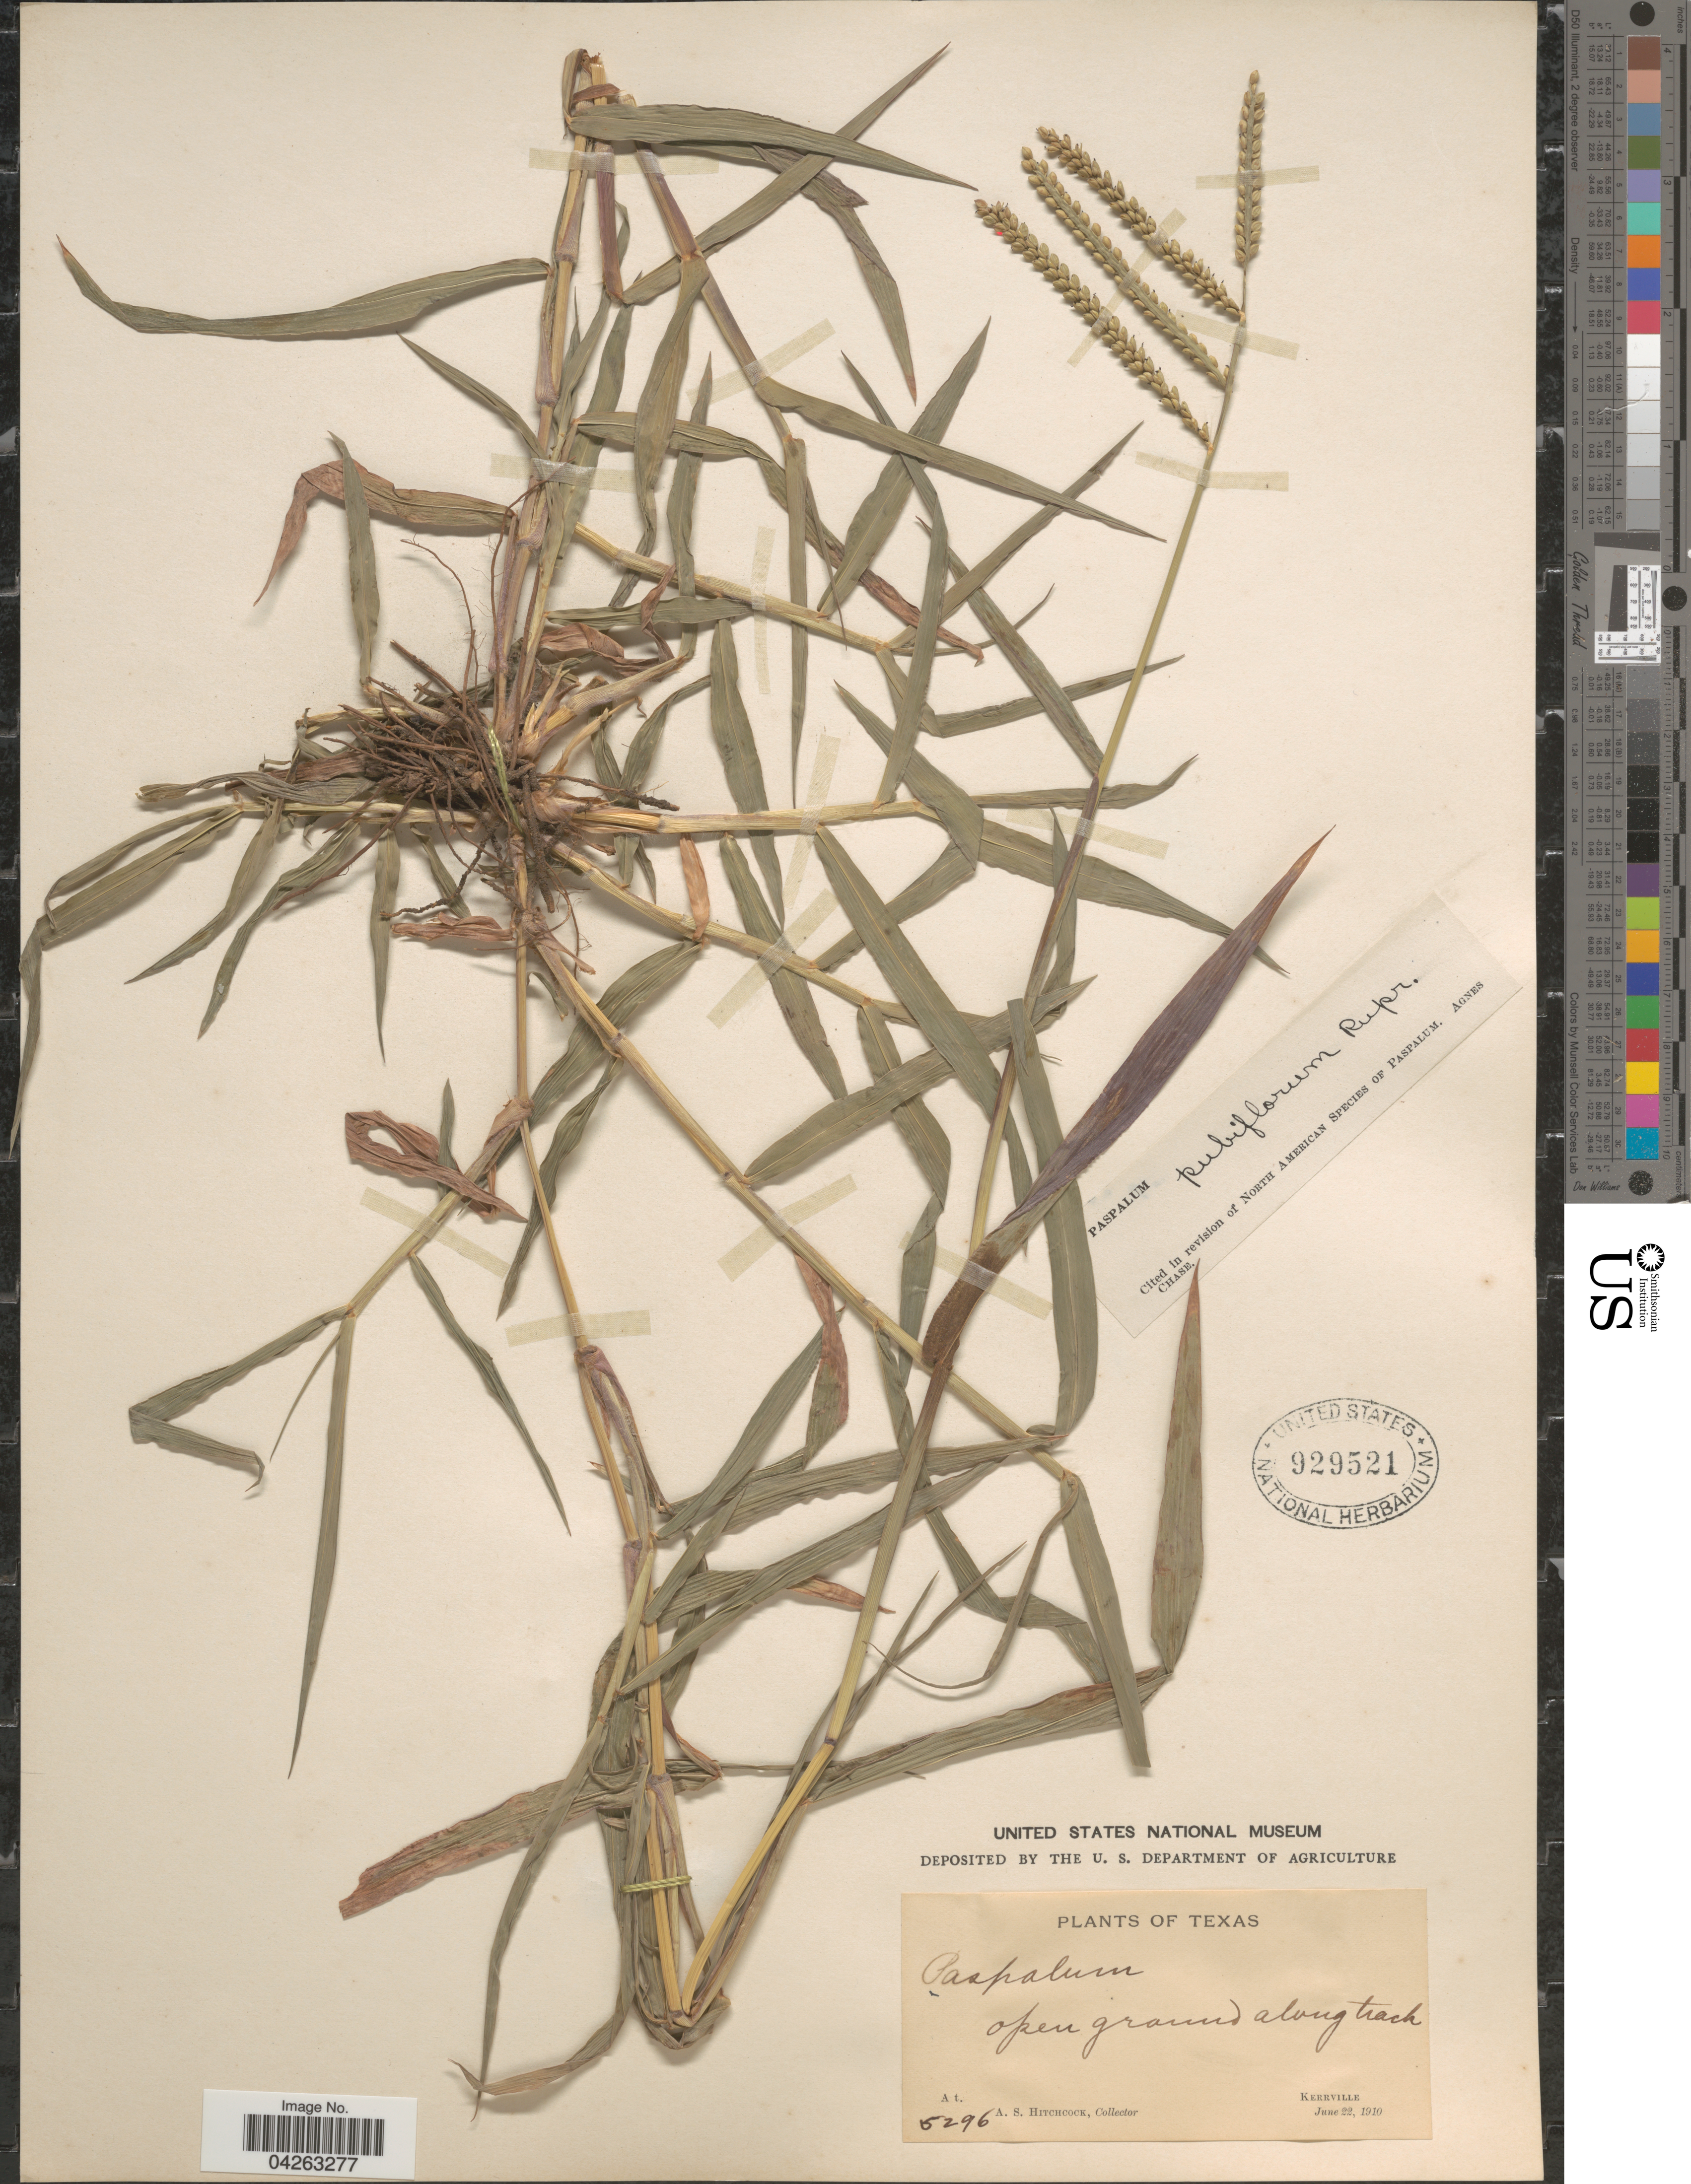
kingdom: Plantae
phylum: Tracheophyta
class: Liliopsida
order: Poales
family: Poaceae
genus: Paspalum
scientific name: Paspalum pubiflorum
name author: Rupr. ex E. Fourn.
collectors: A. S. Hitchcock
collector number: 5296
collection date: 1910-06-22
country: United States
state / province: Texas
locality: Kerrville.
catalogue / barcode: US 929521